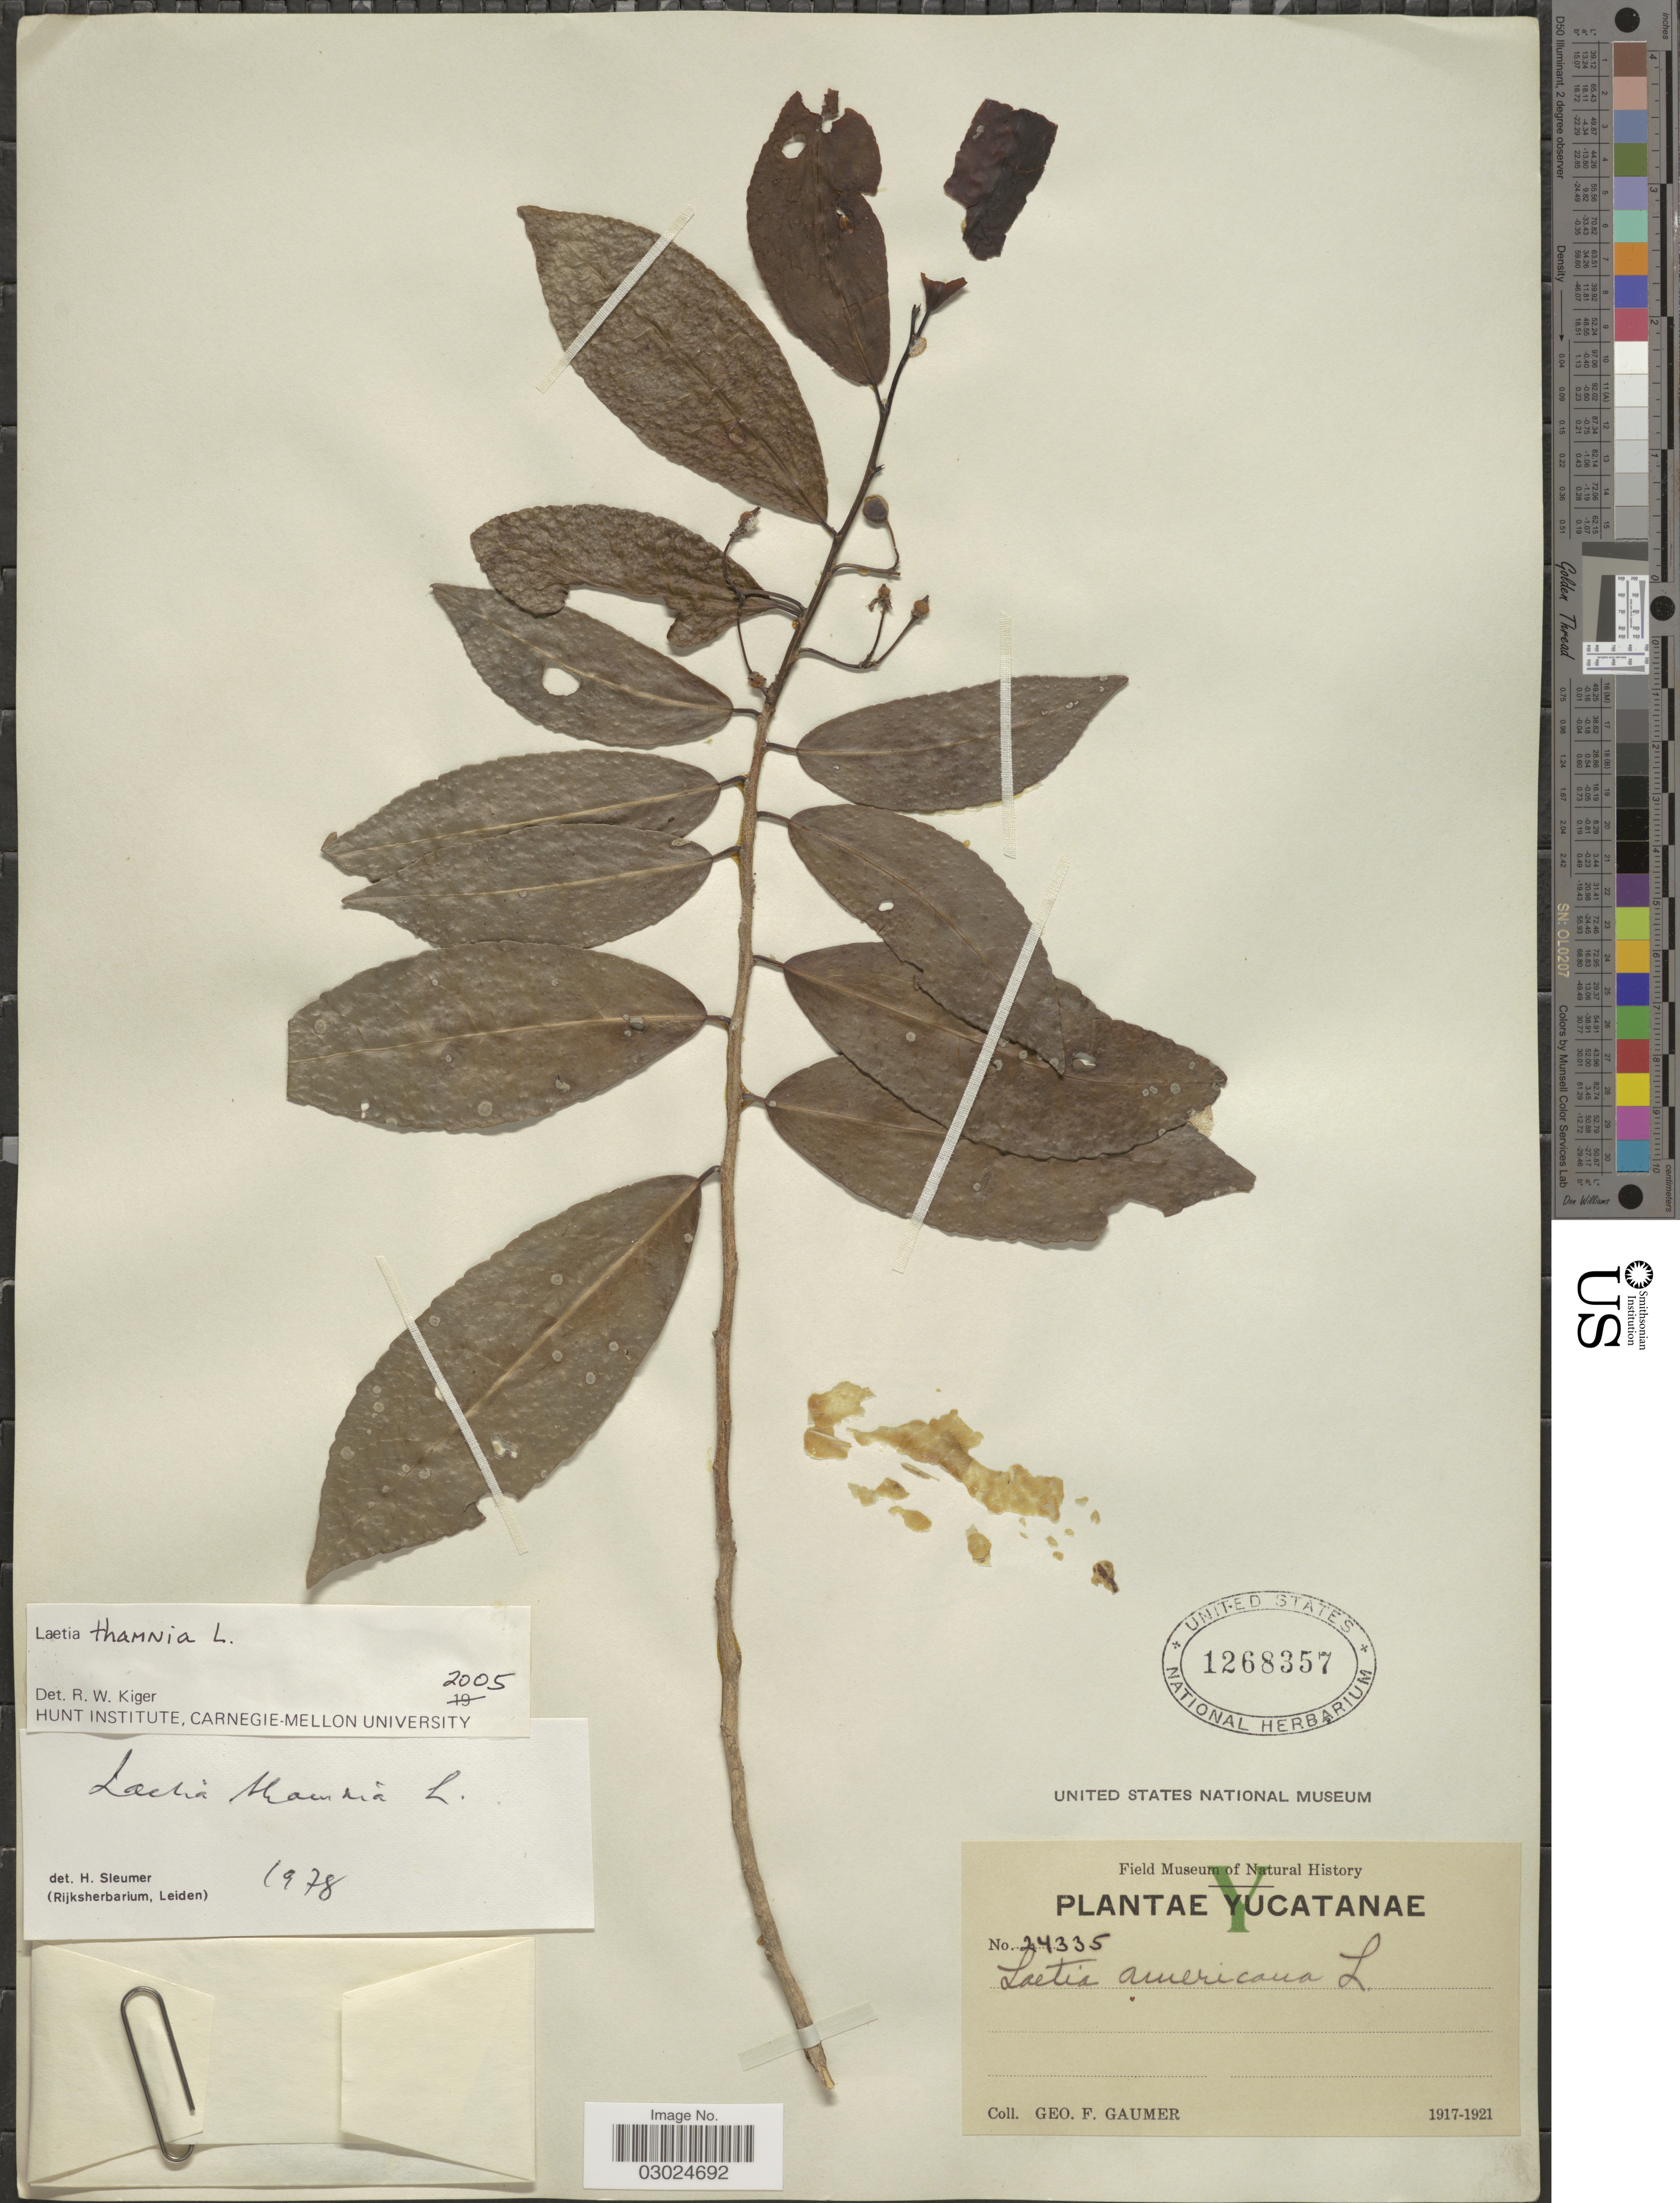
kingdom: Plantae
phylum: Tracheophyta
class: Magnoliopsida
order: Malpighiales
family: Salicaceae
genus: Laetia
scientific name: Laetia thamnia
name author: L.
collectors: G. F. Gaumer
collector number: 24335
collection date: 1917/1921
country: Mexico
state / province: Yucatán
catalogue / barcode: US 1268357